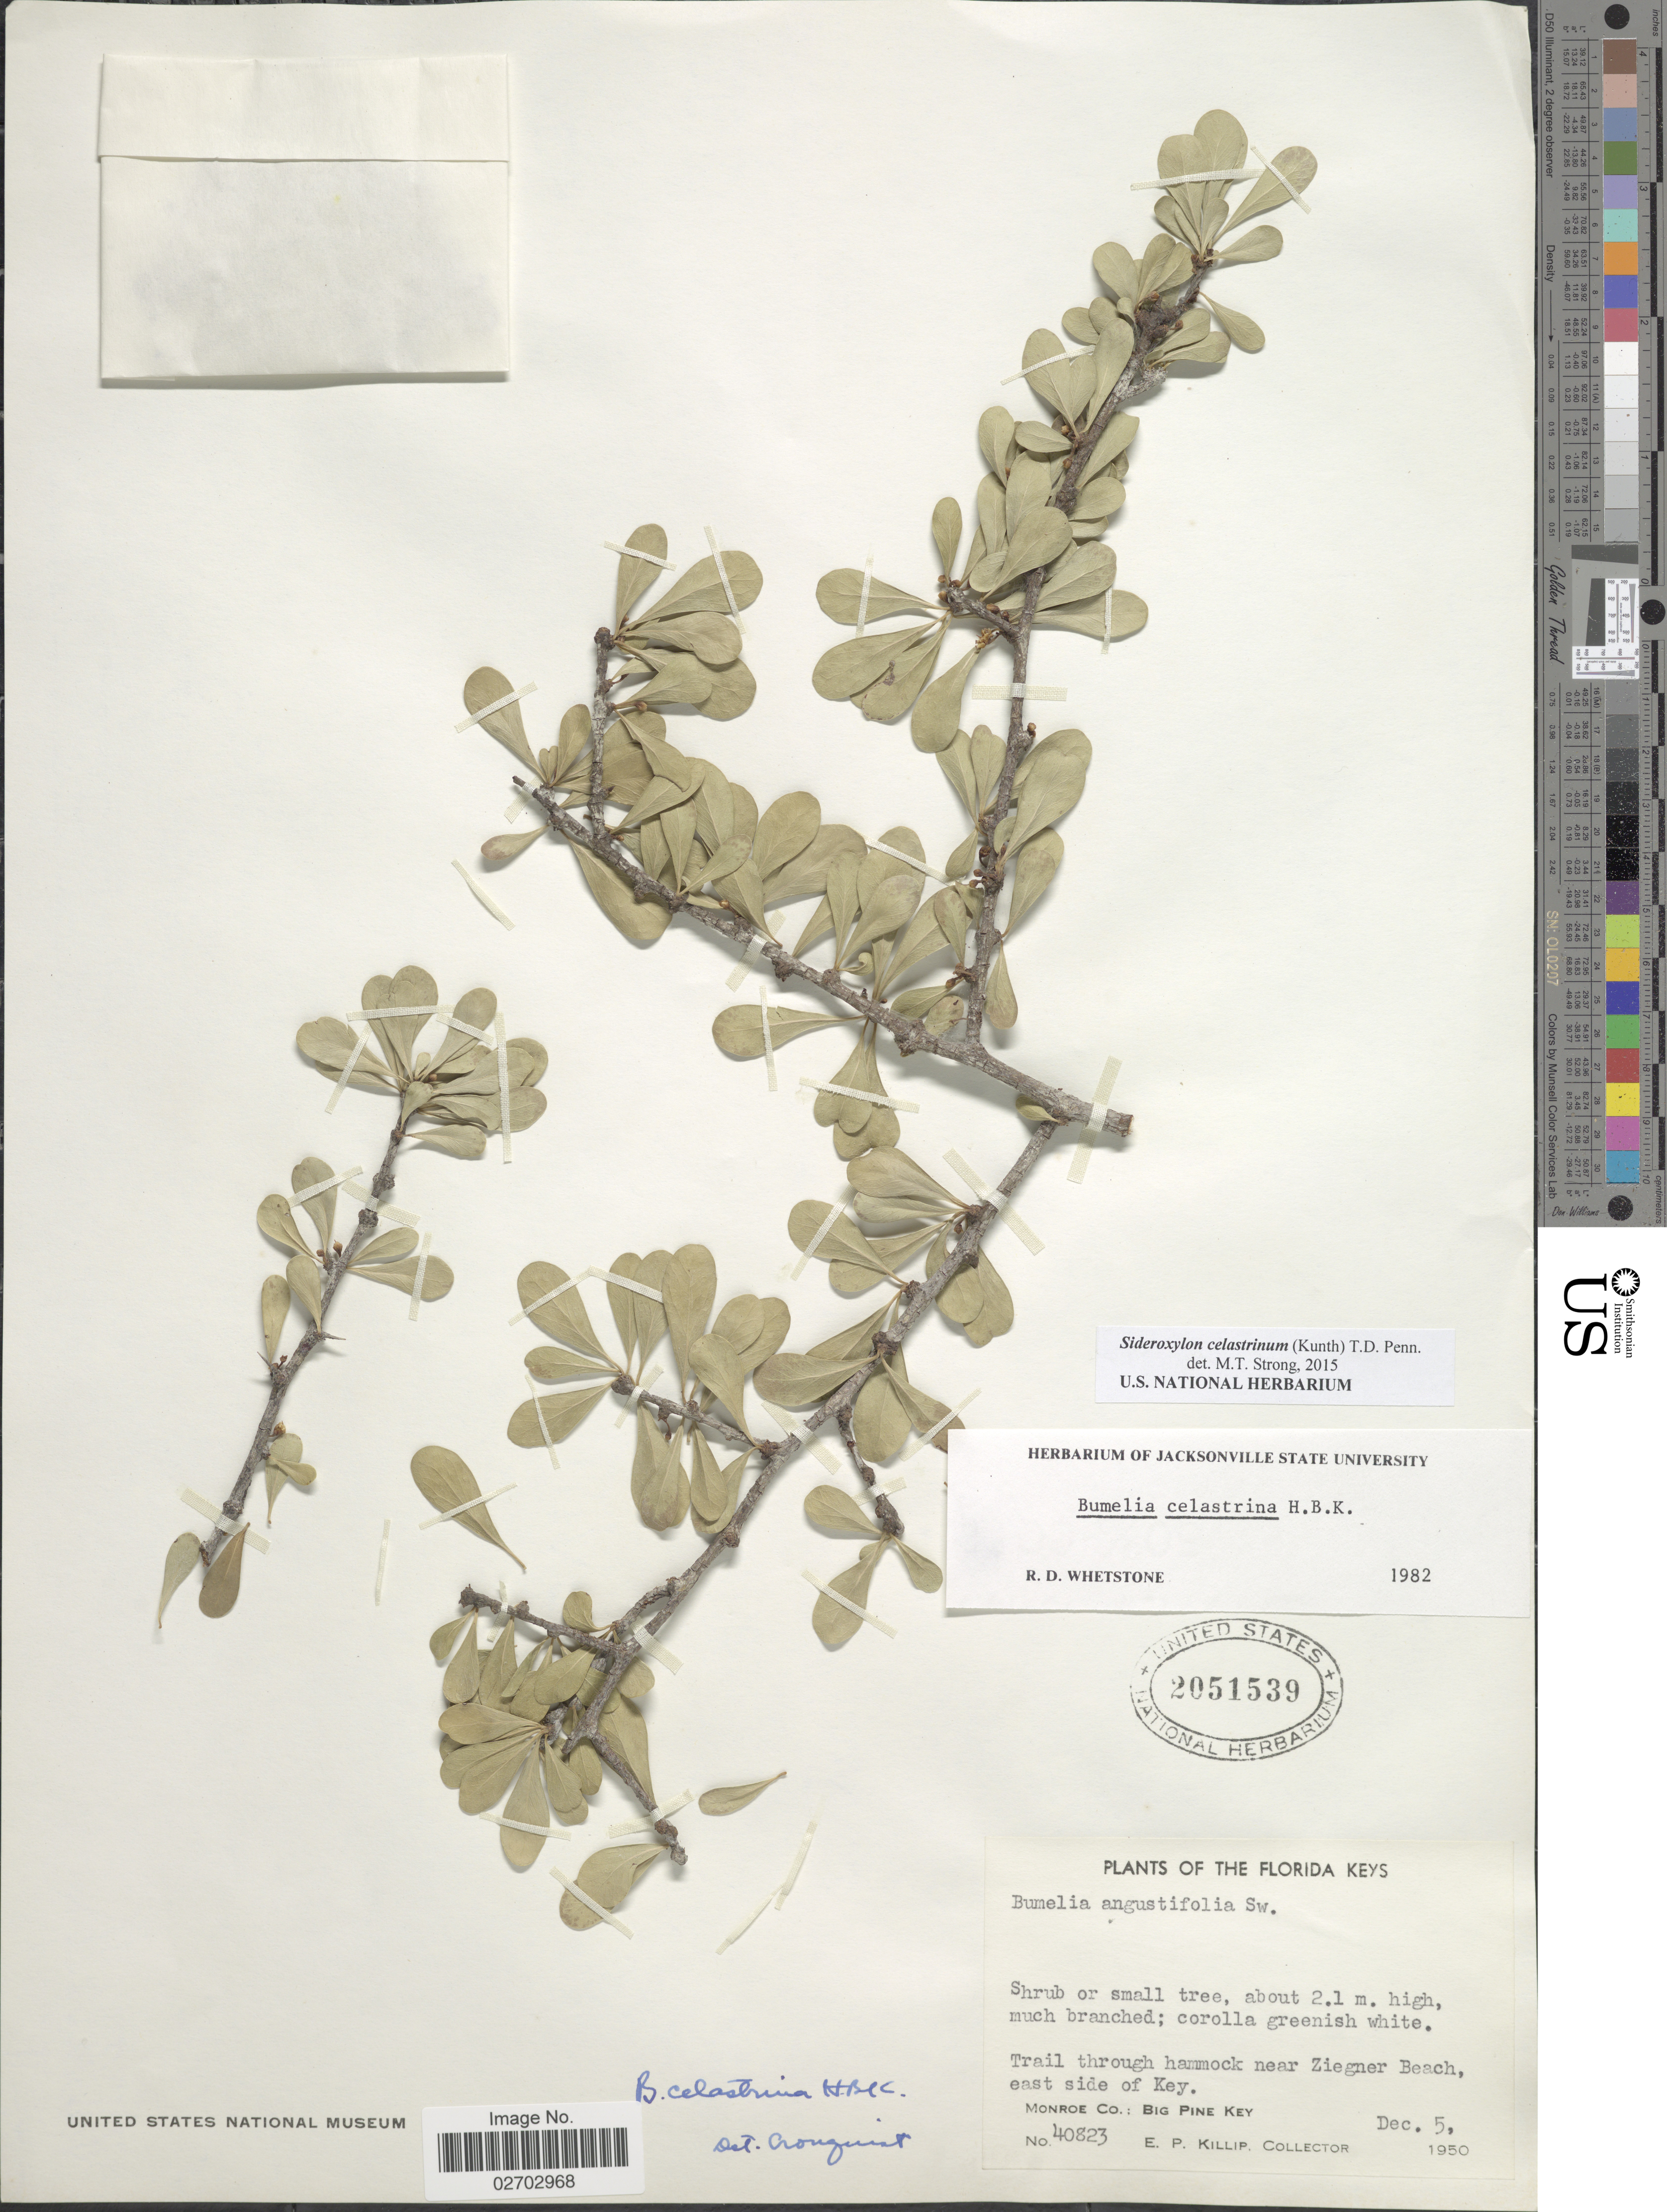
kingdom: Plantae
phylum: Tracheophyta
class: Magnoliopsida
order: Ericales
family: Sapotaceae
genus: Sideroxylon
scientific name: Sideroxylon celastrinum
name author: (Kunth) T.D. Penn.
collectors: E. P. Killip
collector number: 40823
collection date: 1950-12-05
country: United States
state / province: Florida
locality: Florida Keys, trail through hammock near Ziegner Beach, east side of Key, Monroe Co.: Big Pine Key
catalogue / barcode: US 2051539